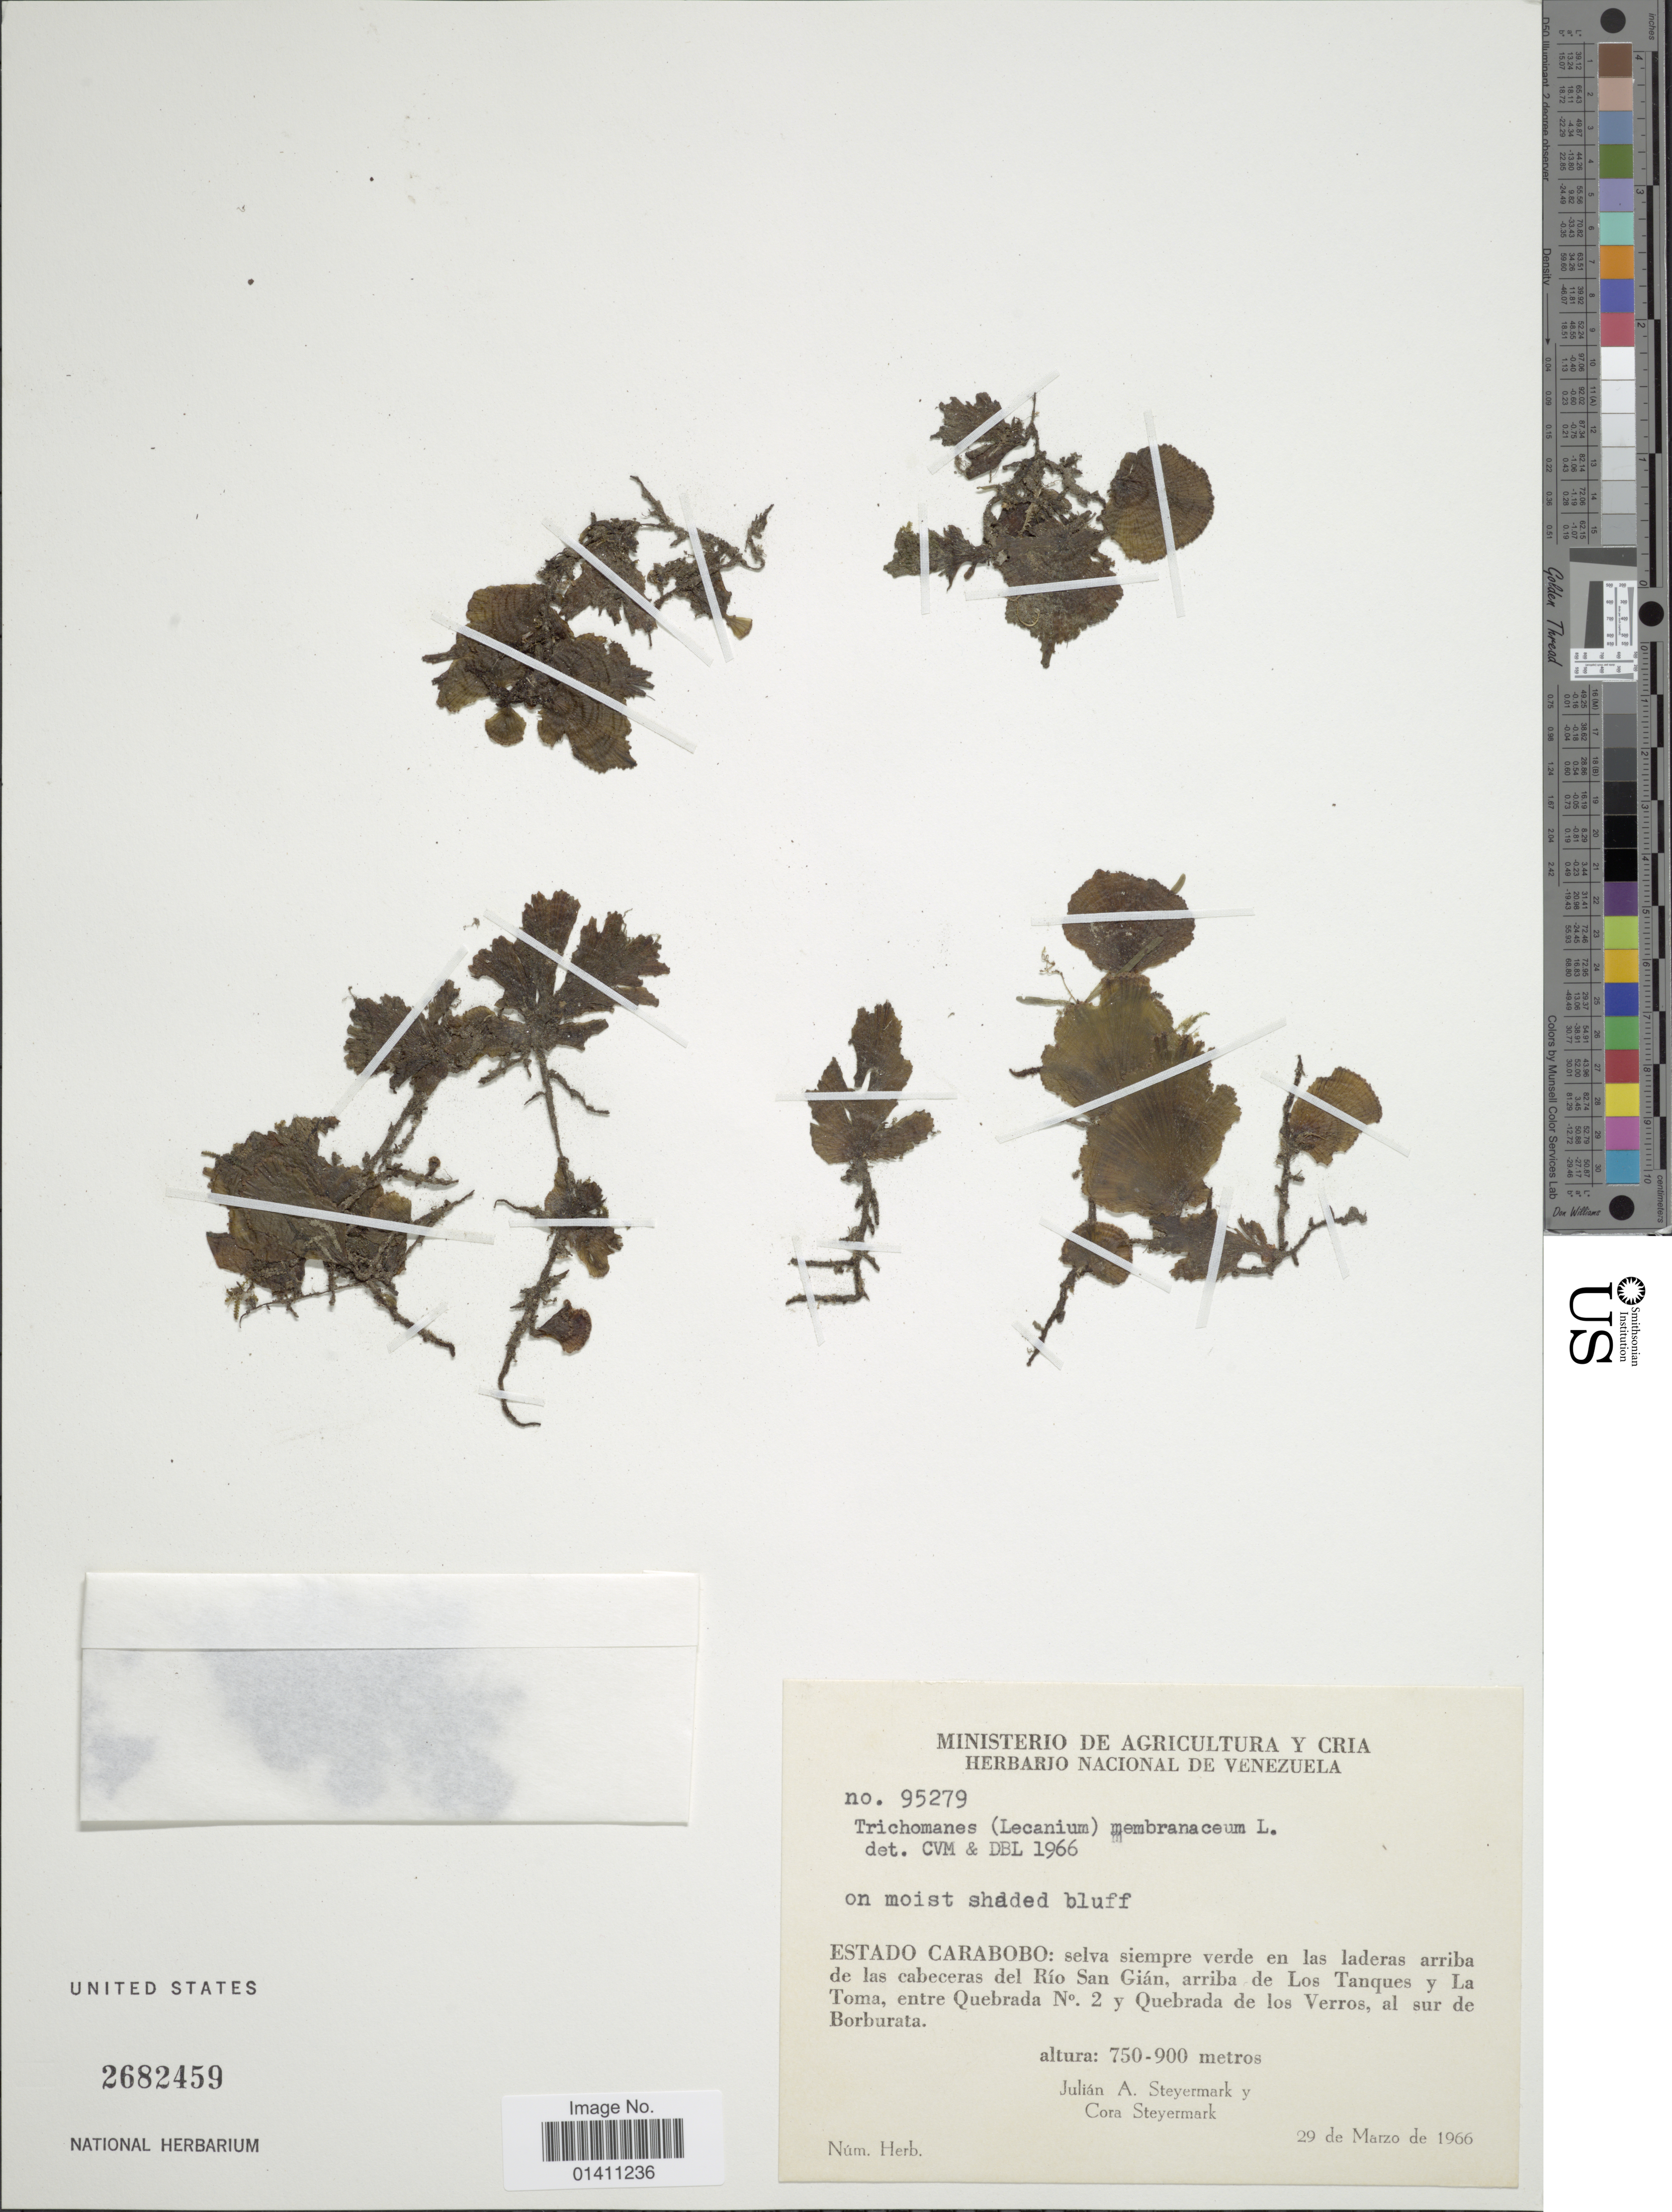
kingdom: Plantae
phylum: Tracheophyta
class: Polypodiopsida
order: Hymenophyllales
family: Hymenophyllaceae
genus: Didymoglossum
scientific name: Didymoglossum membranaceum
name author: (L.) Vareschi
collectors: J. Steyermark & C. Steyermark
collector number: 95279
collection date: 1966-03-29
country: Venezuela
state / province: Carabobo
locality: Estado Carobobo: selva siempre verde en las laderasd arriba de las cabeceras del Rio San Gian, arriba de Los Tanques y La Toma, entre Quebrada No. 2 y Quebrada de los Verros, al sur de Borburata.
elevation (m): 750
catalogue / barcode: US 2682459